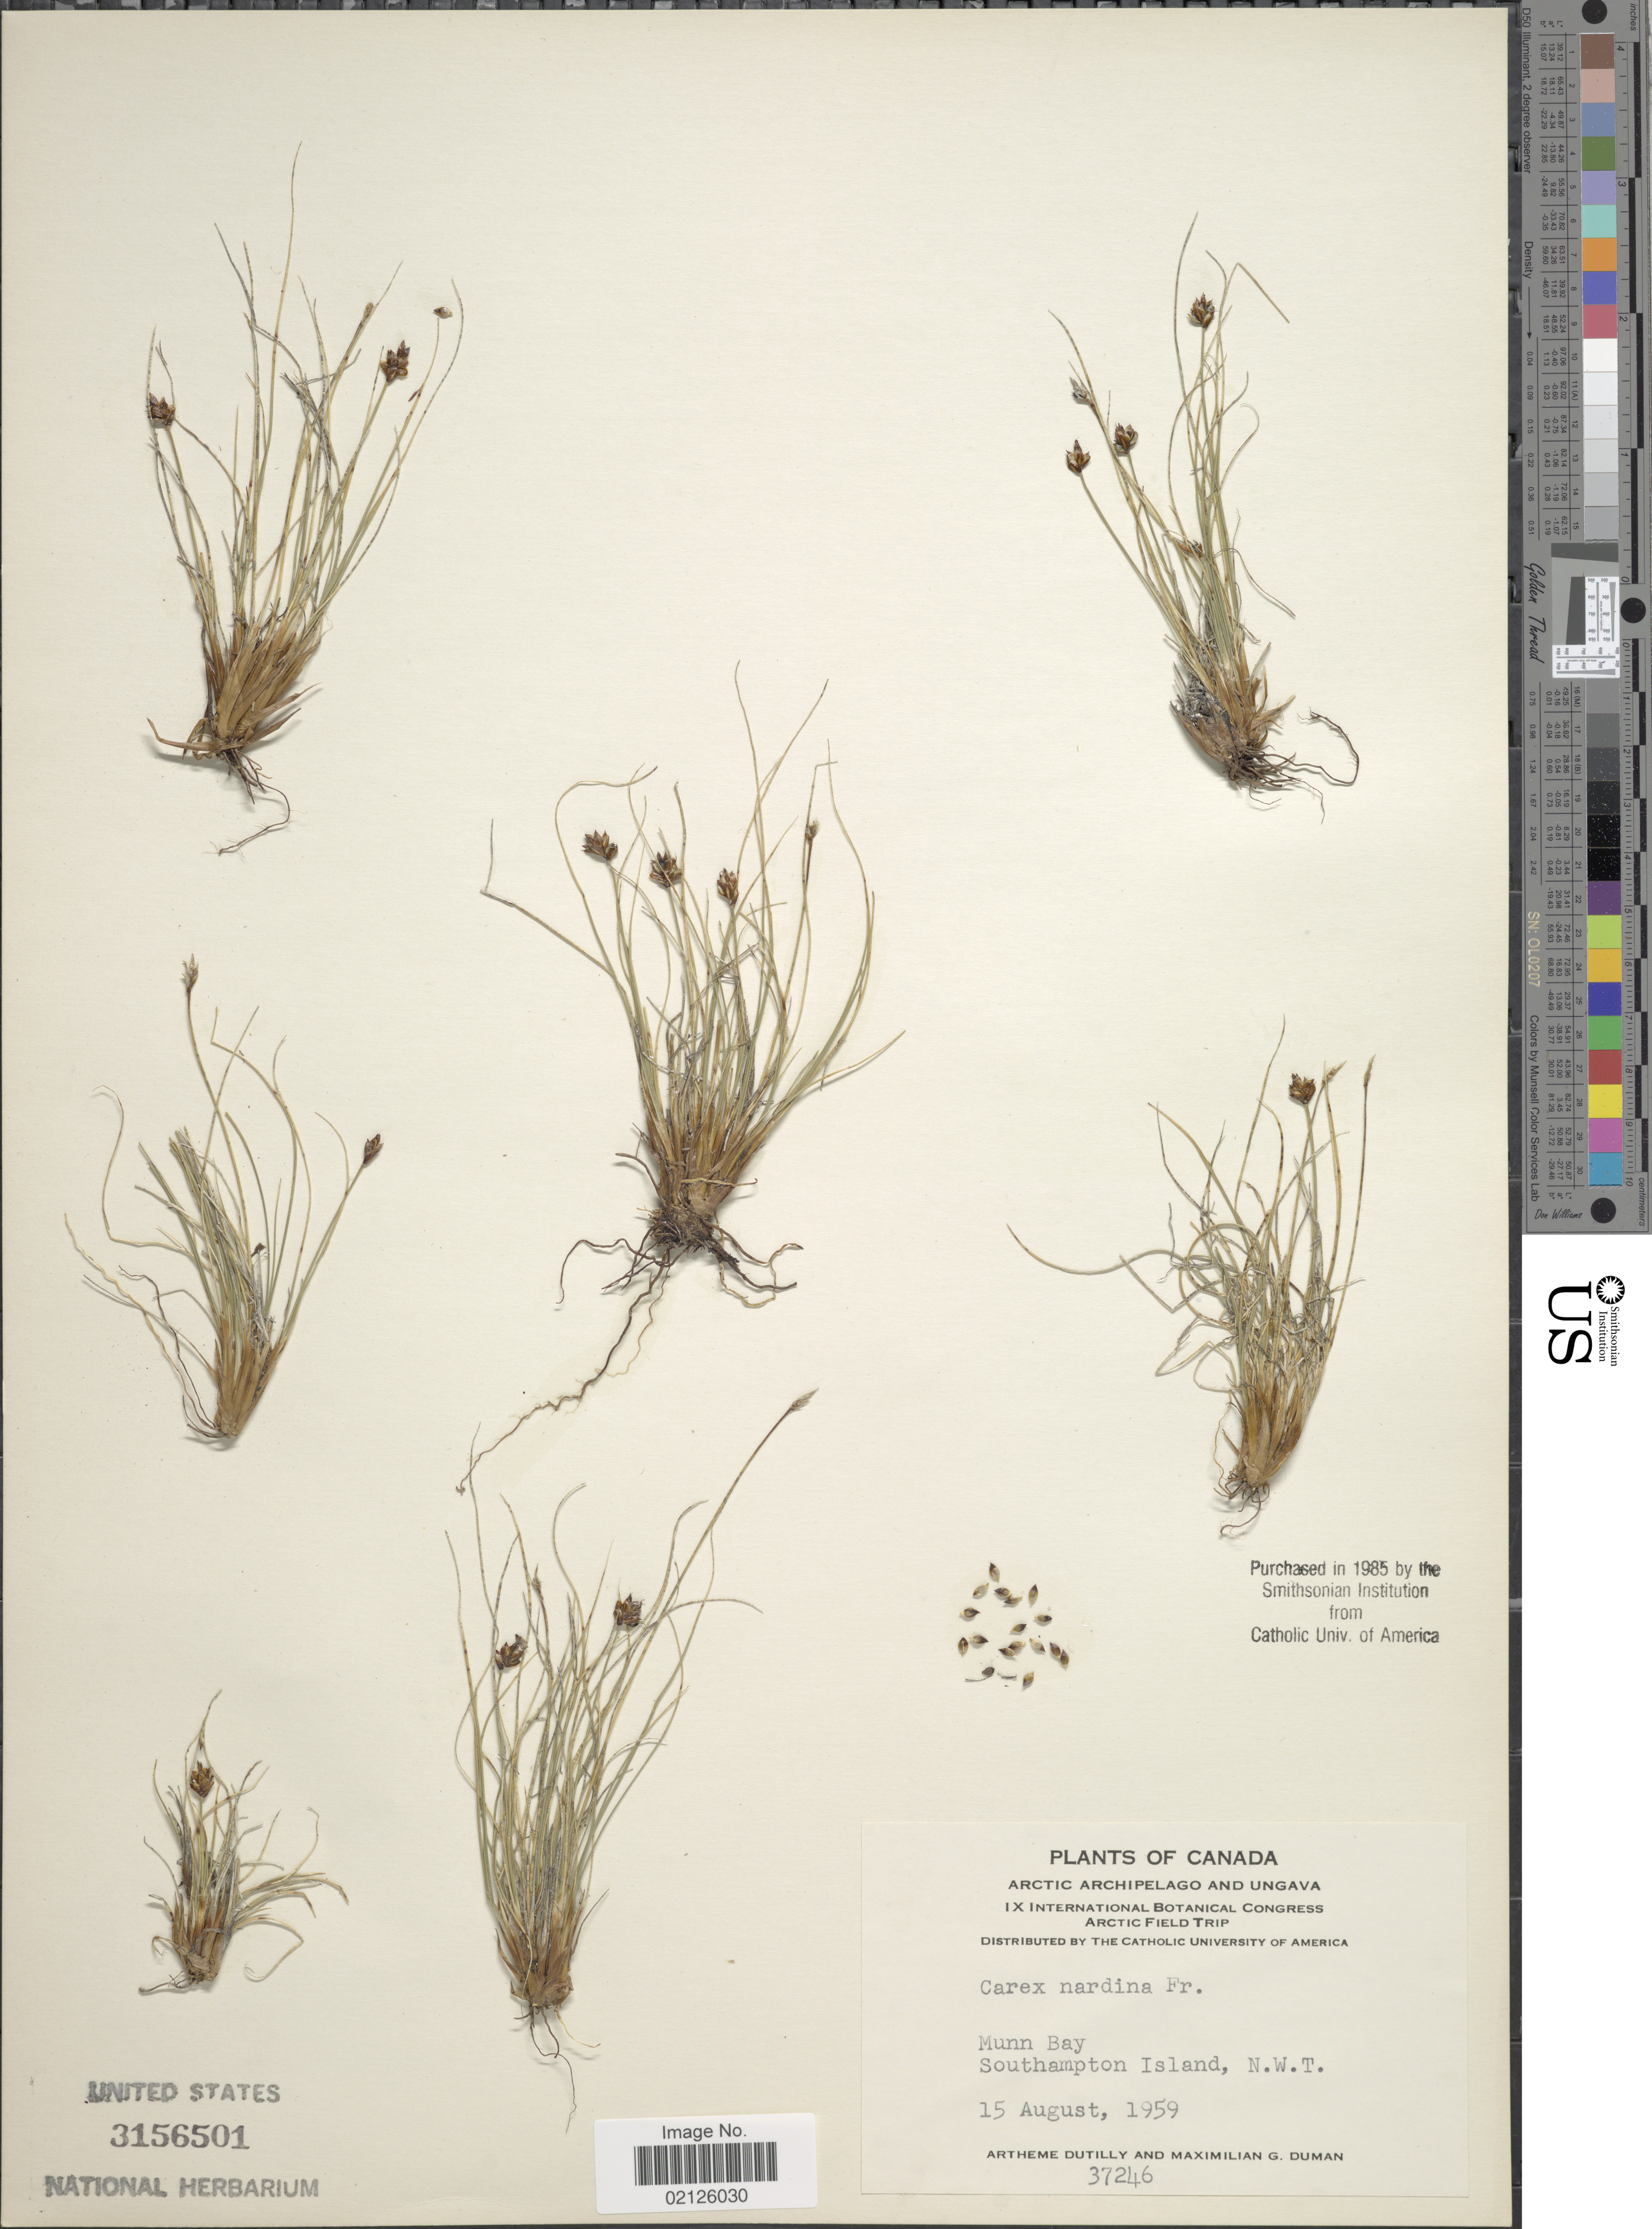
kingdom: Plantae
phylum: Tracheophyta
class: Liliopsida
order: Poales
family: Cyperaceae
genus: Carex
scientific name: Carex nardina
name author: (Hornem.) Fr.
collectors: A. Dutilly & M. Duman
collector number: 37246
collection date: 1959-08-15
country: Canada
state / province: Northwest Territories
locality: Arctic Archipelago, Munn Bau, Southampton Island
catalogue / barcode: US 3156501